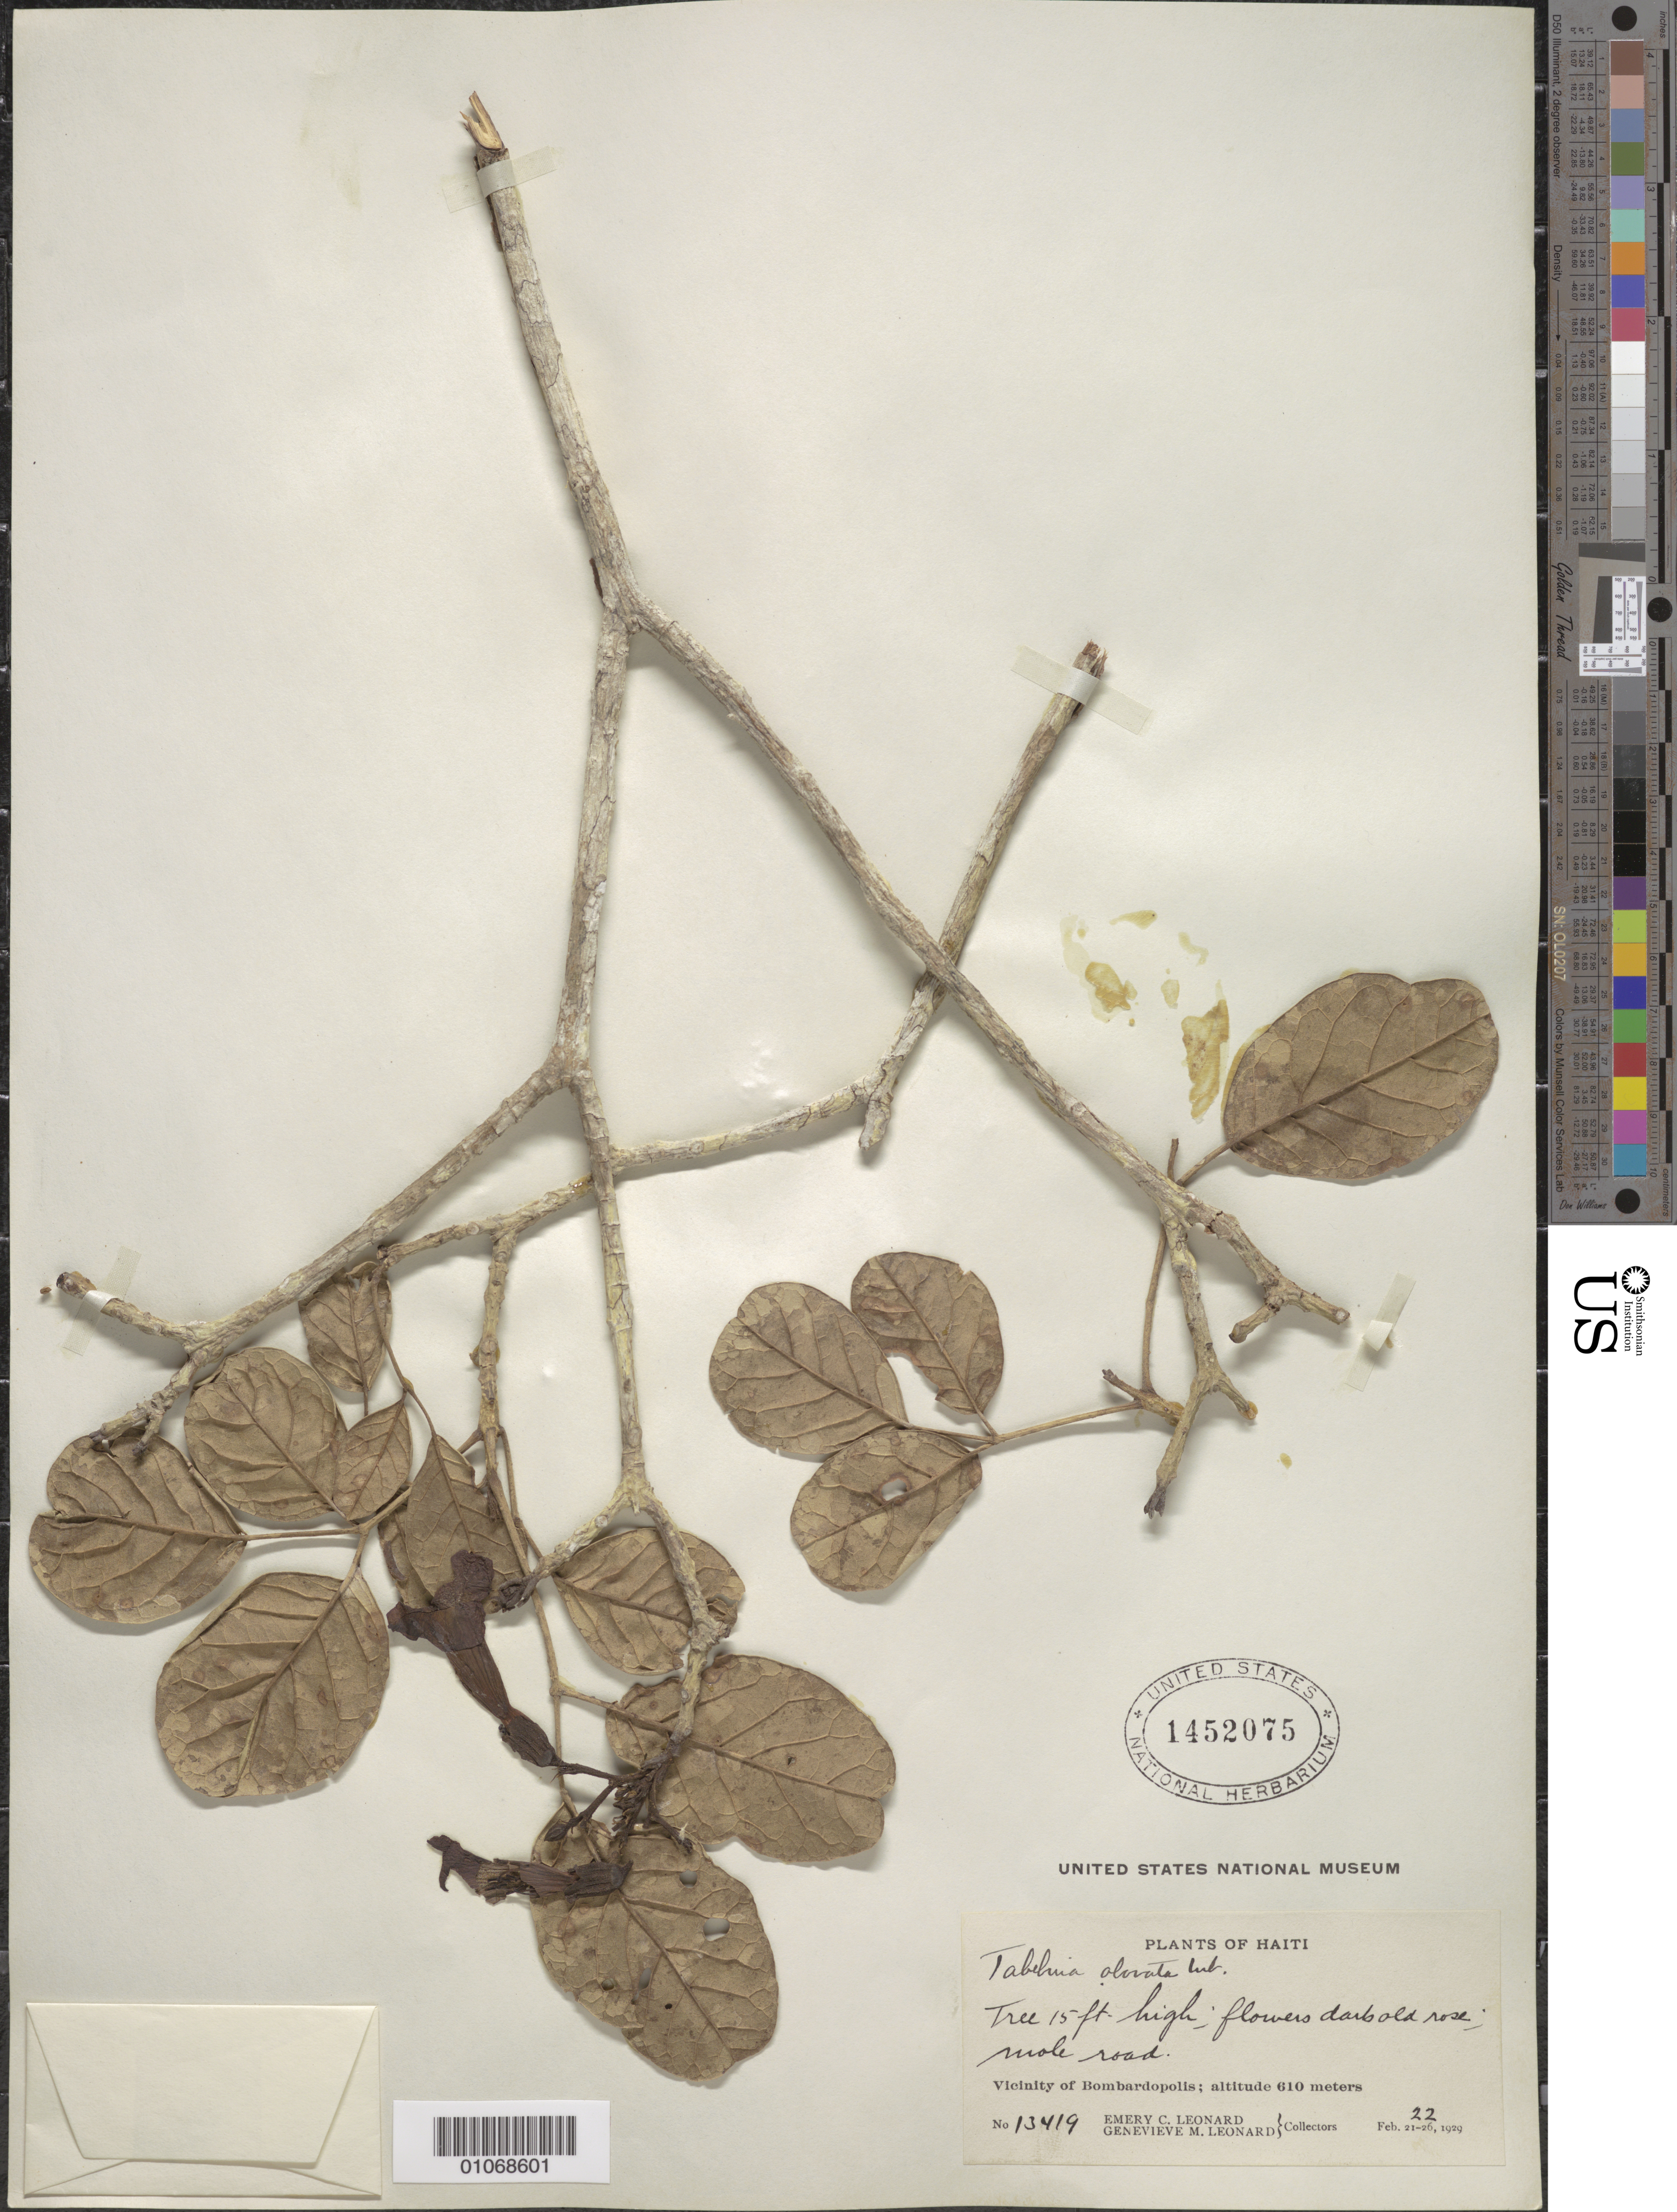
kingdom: Plantae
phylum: Tracheophyta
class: Magnoliopsida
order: Lamiales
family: Bignoniaceae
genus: Tabebuia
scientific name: Tabebuia obovata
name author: Urb.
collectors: E. C. Leonard & G. M. Leonard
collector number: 13419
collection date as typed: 21 Feb 1929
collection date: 1929-02-21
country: Haiti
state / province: Nord-Est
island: Hispaniola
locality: Vicinity of Bombardopolis, mole road.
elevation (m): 610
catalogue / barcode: US 1452075